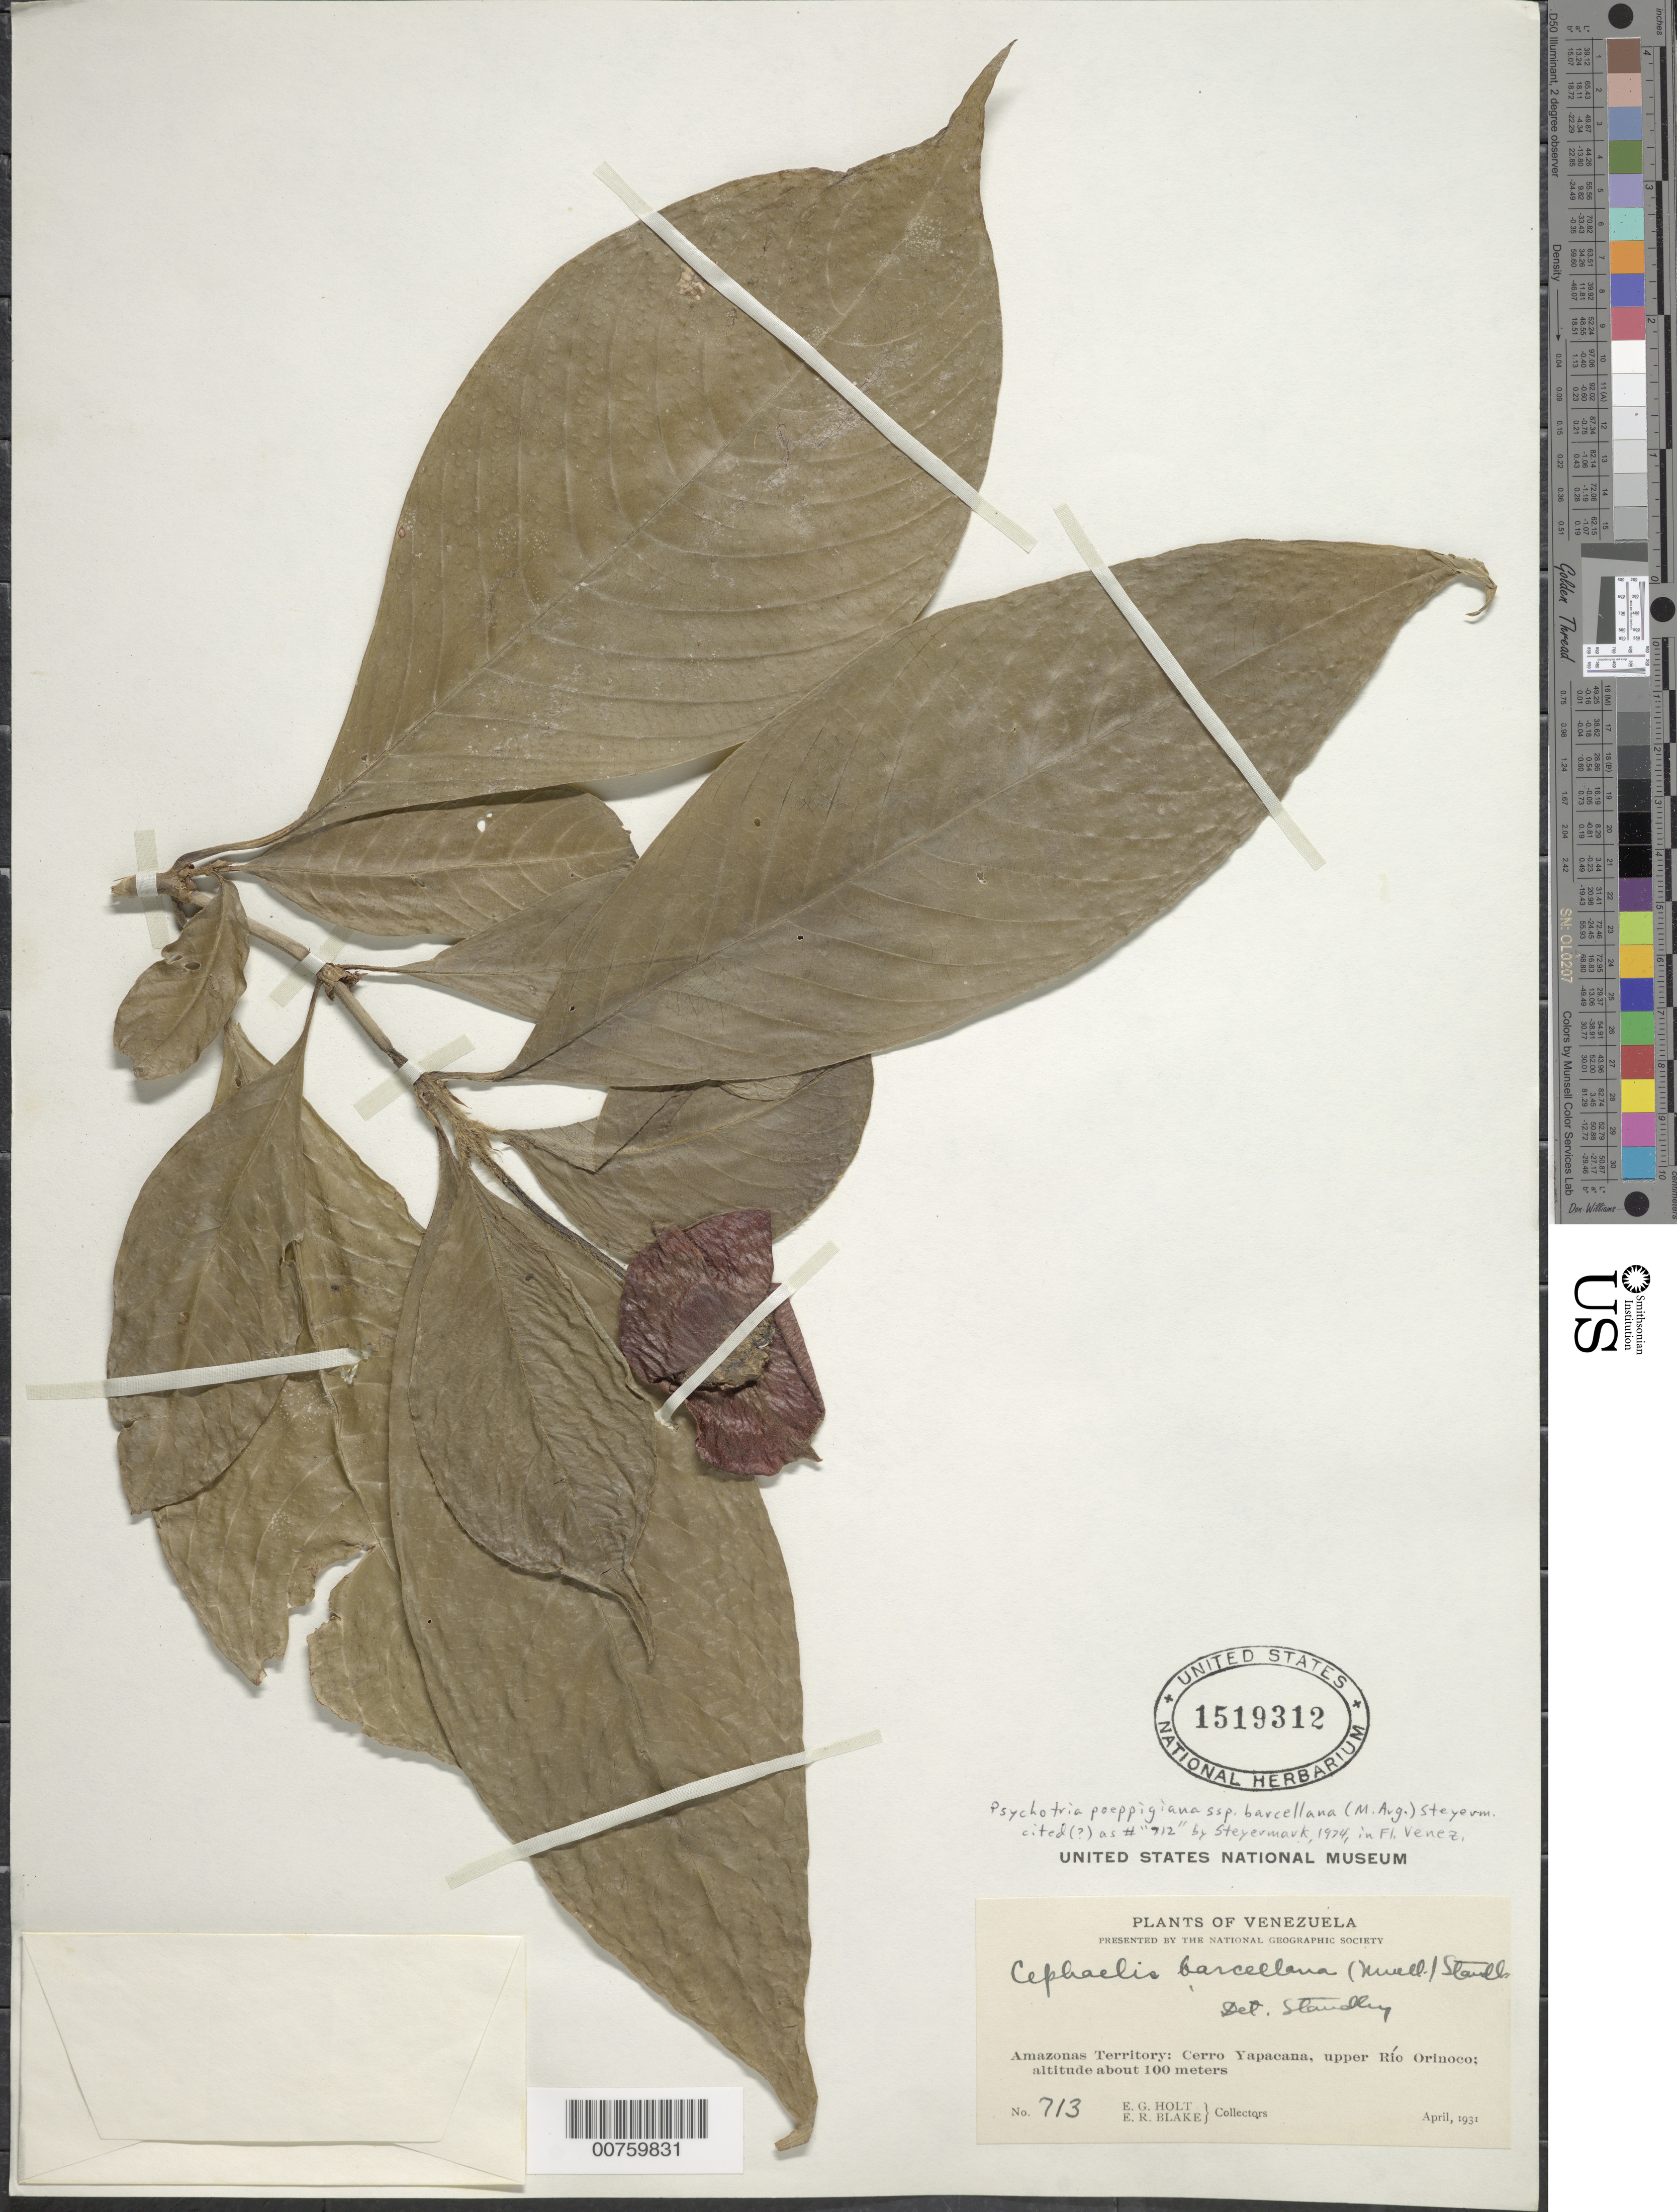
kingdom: Plantae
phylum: Tracheophyta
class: Magnoliopsida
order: Gentianales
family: Rubiaceae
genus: Psychotria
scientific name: Psychotria poeppigiana subsp. barcellana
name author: (Müll. Arg.) Steyerm.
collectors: E. Holt & E. R. Blake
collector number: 713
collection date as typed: Apr-31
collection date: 1931-04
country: Venezuela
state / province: Amazonas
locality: Cerro Yapacána, upper Río Orinoco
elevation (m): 100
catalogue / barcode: US 1519312